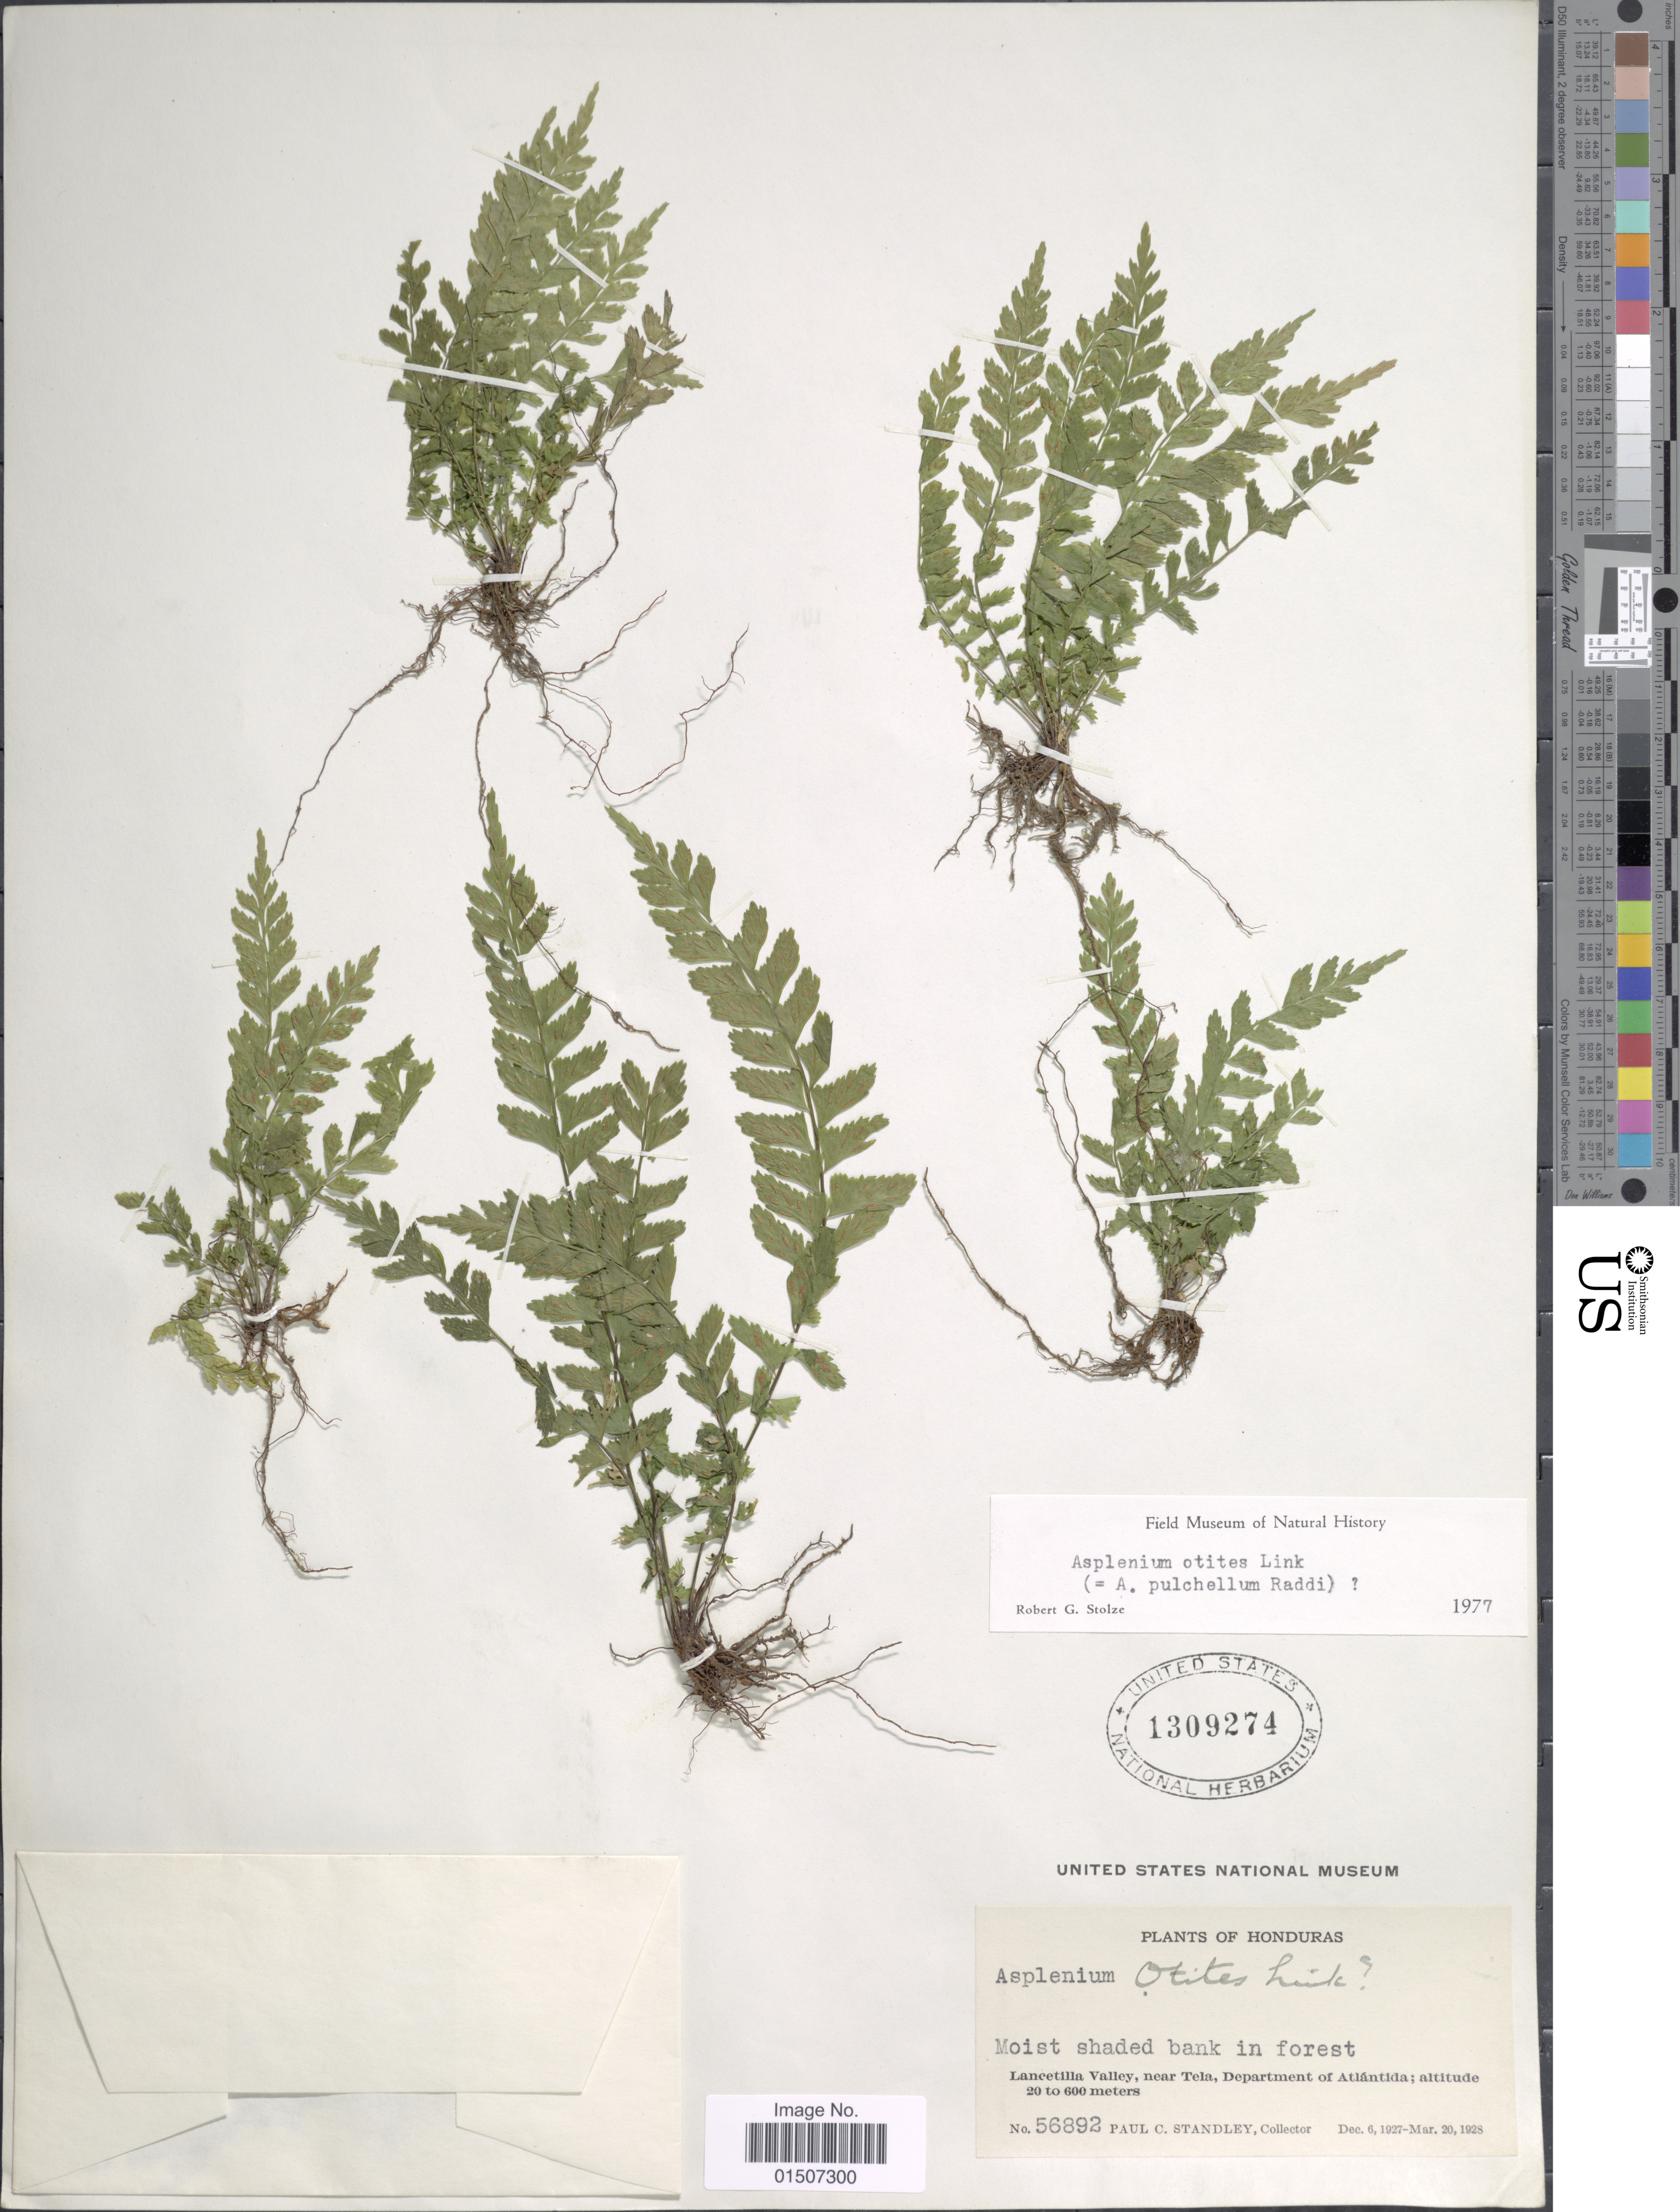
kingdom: Plantae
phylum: Tracheophyta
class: Polypodiopsida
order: Polypodiales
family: Aspleniaceae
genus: Asplenium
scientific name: Asplenium otites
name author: Link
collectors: P. C. Standley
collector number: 56892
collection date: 1927-12-06/1928-03-20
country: Honduras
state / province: Atlántida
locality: Lancetilla Valley, near Tela, Department of Atlántida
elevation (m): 20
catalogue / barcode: US 1309274